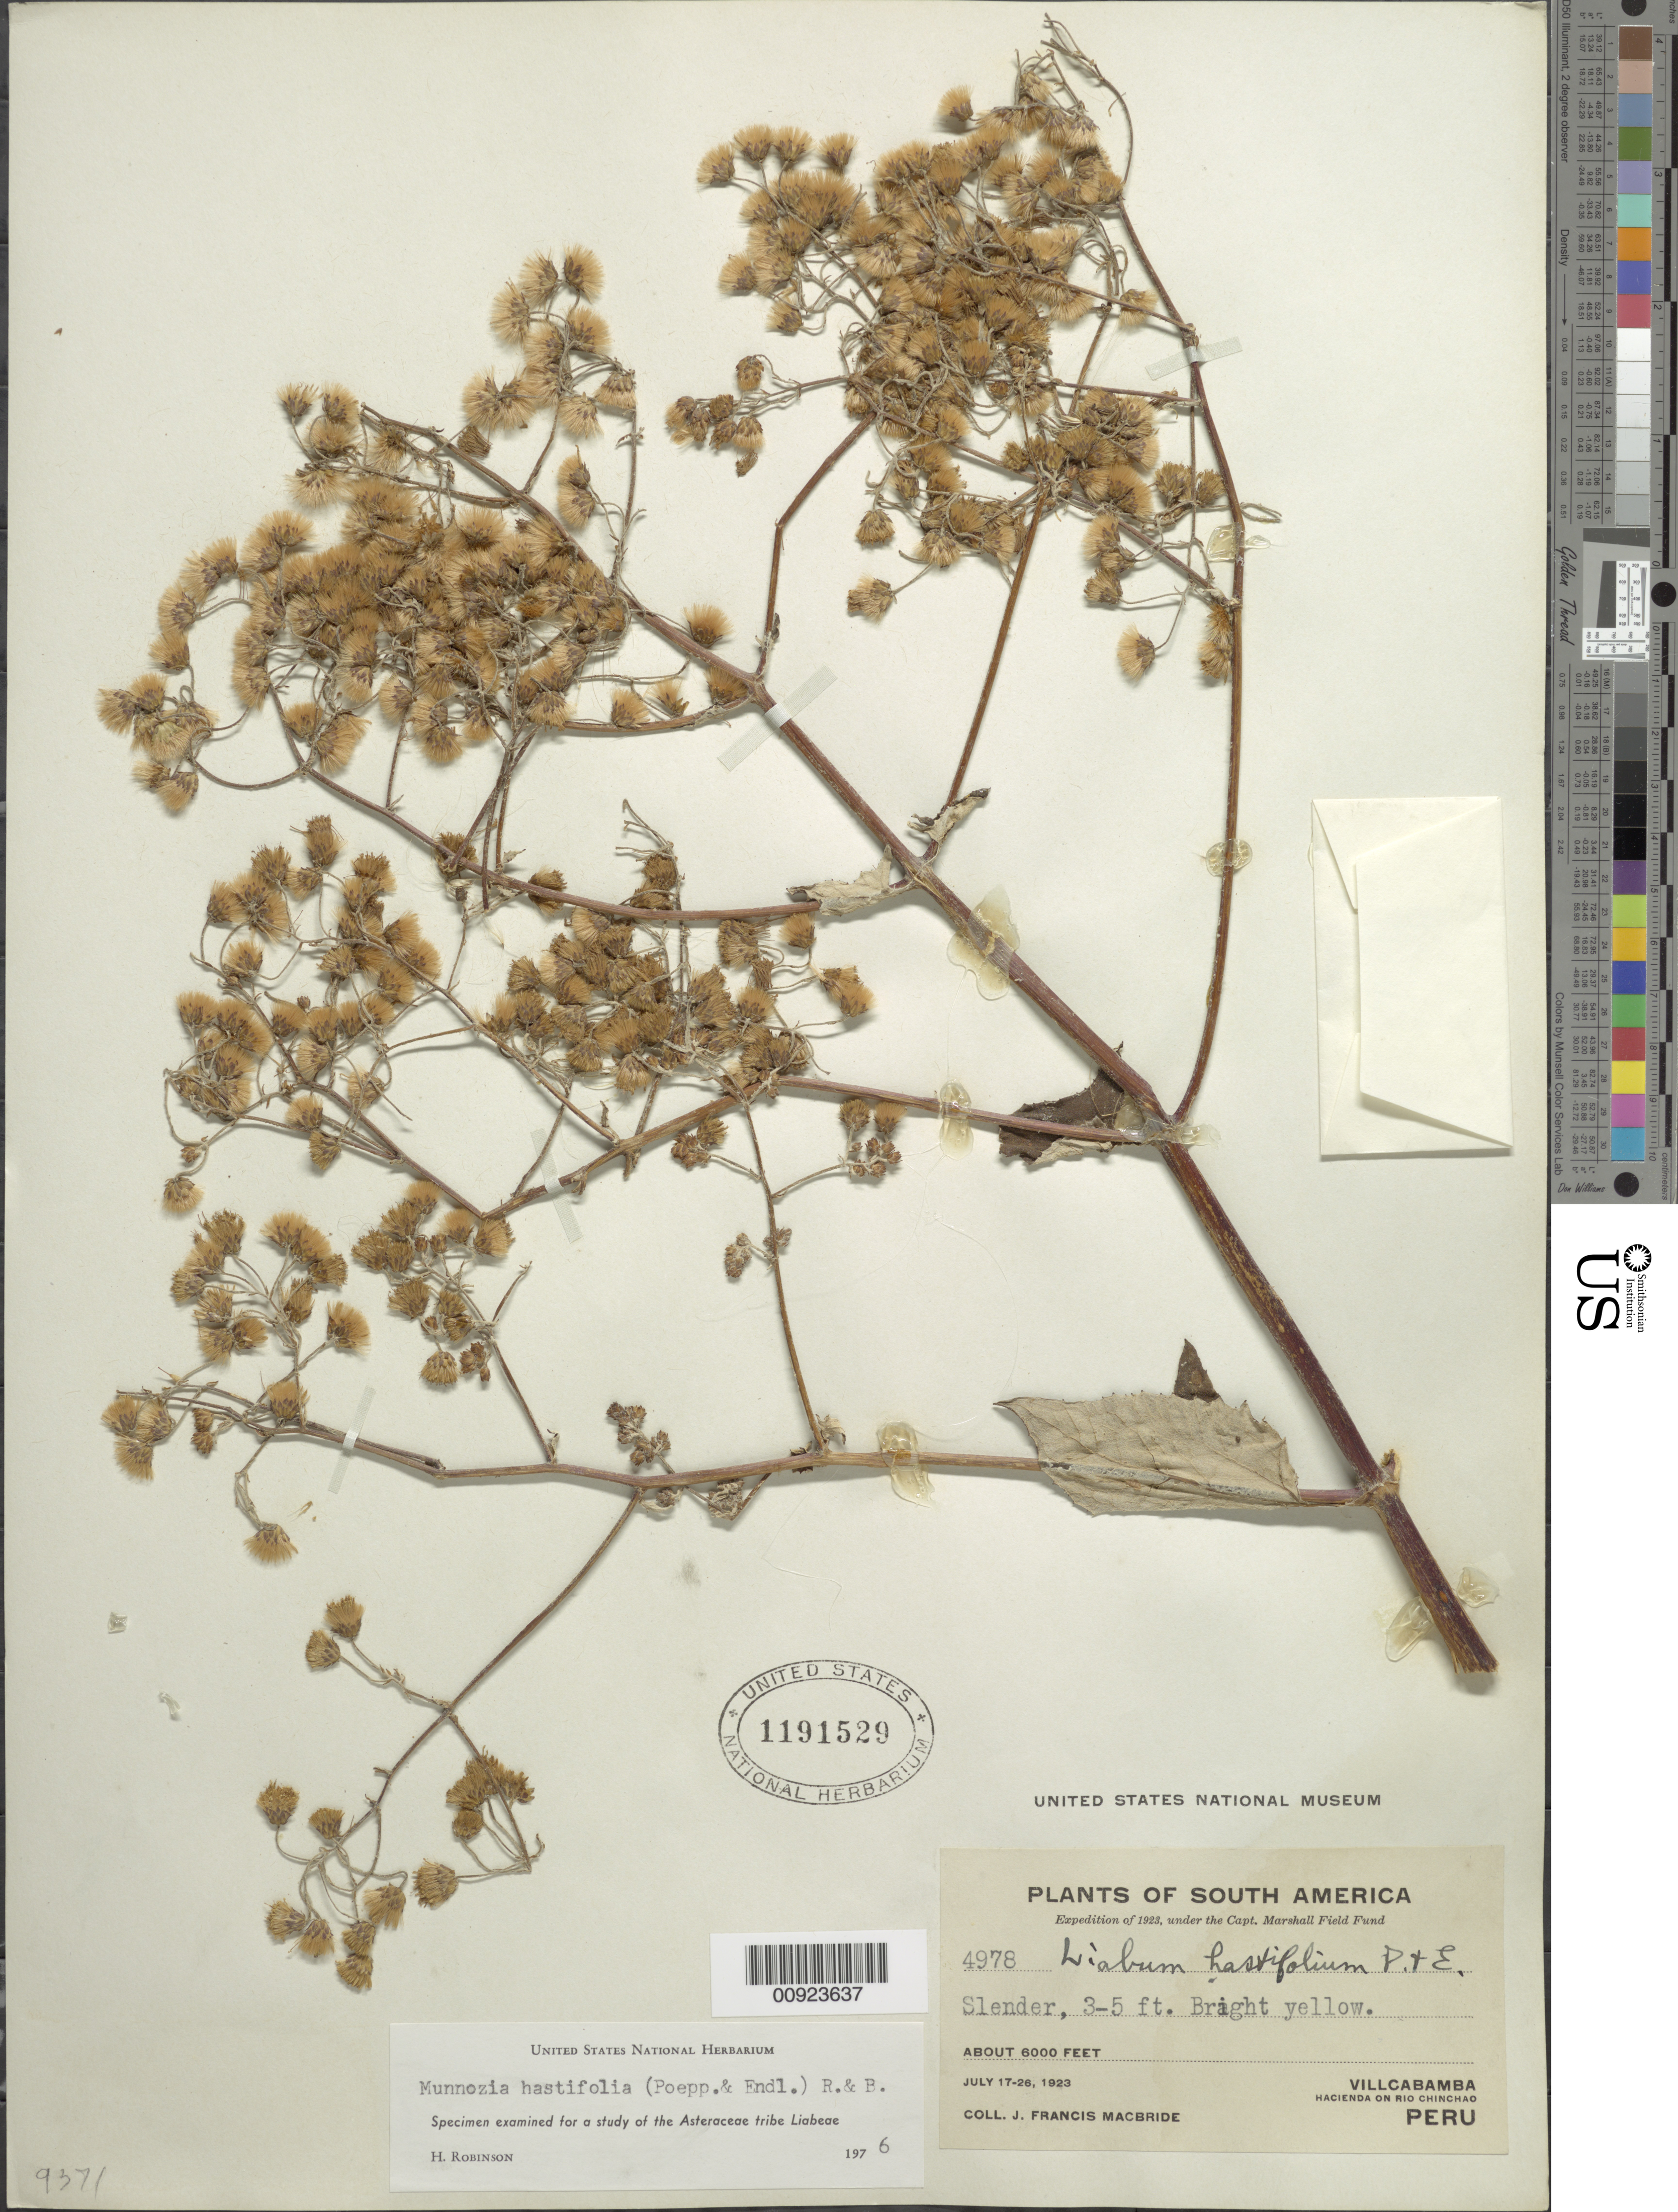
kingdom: Plantae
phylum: Tracheophyta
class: Magnoliopsida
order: Asterales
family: Asteraceae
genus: Munnozia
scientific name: Munnozia hastifolia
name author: (Poepp.) H. Rob. & Brettell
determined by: Robinson, Harold E., (US)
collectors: J. F. Macbride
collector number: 4978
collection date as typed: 17 July 1923 to 26 July 1923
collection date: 1923-07-17/1923-07-26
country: Peru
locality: Villcabamba, hacienda on Rio Chinchao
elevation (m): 1829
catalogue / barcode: US 1191529